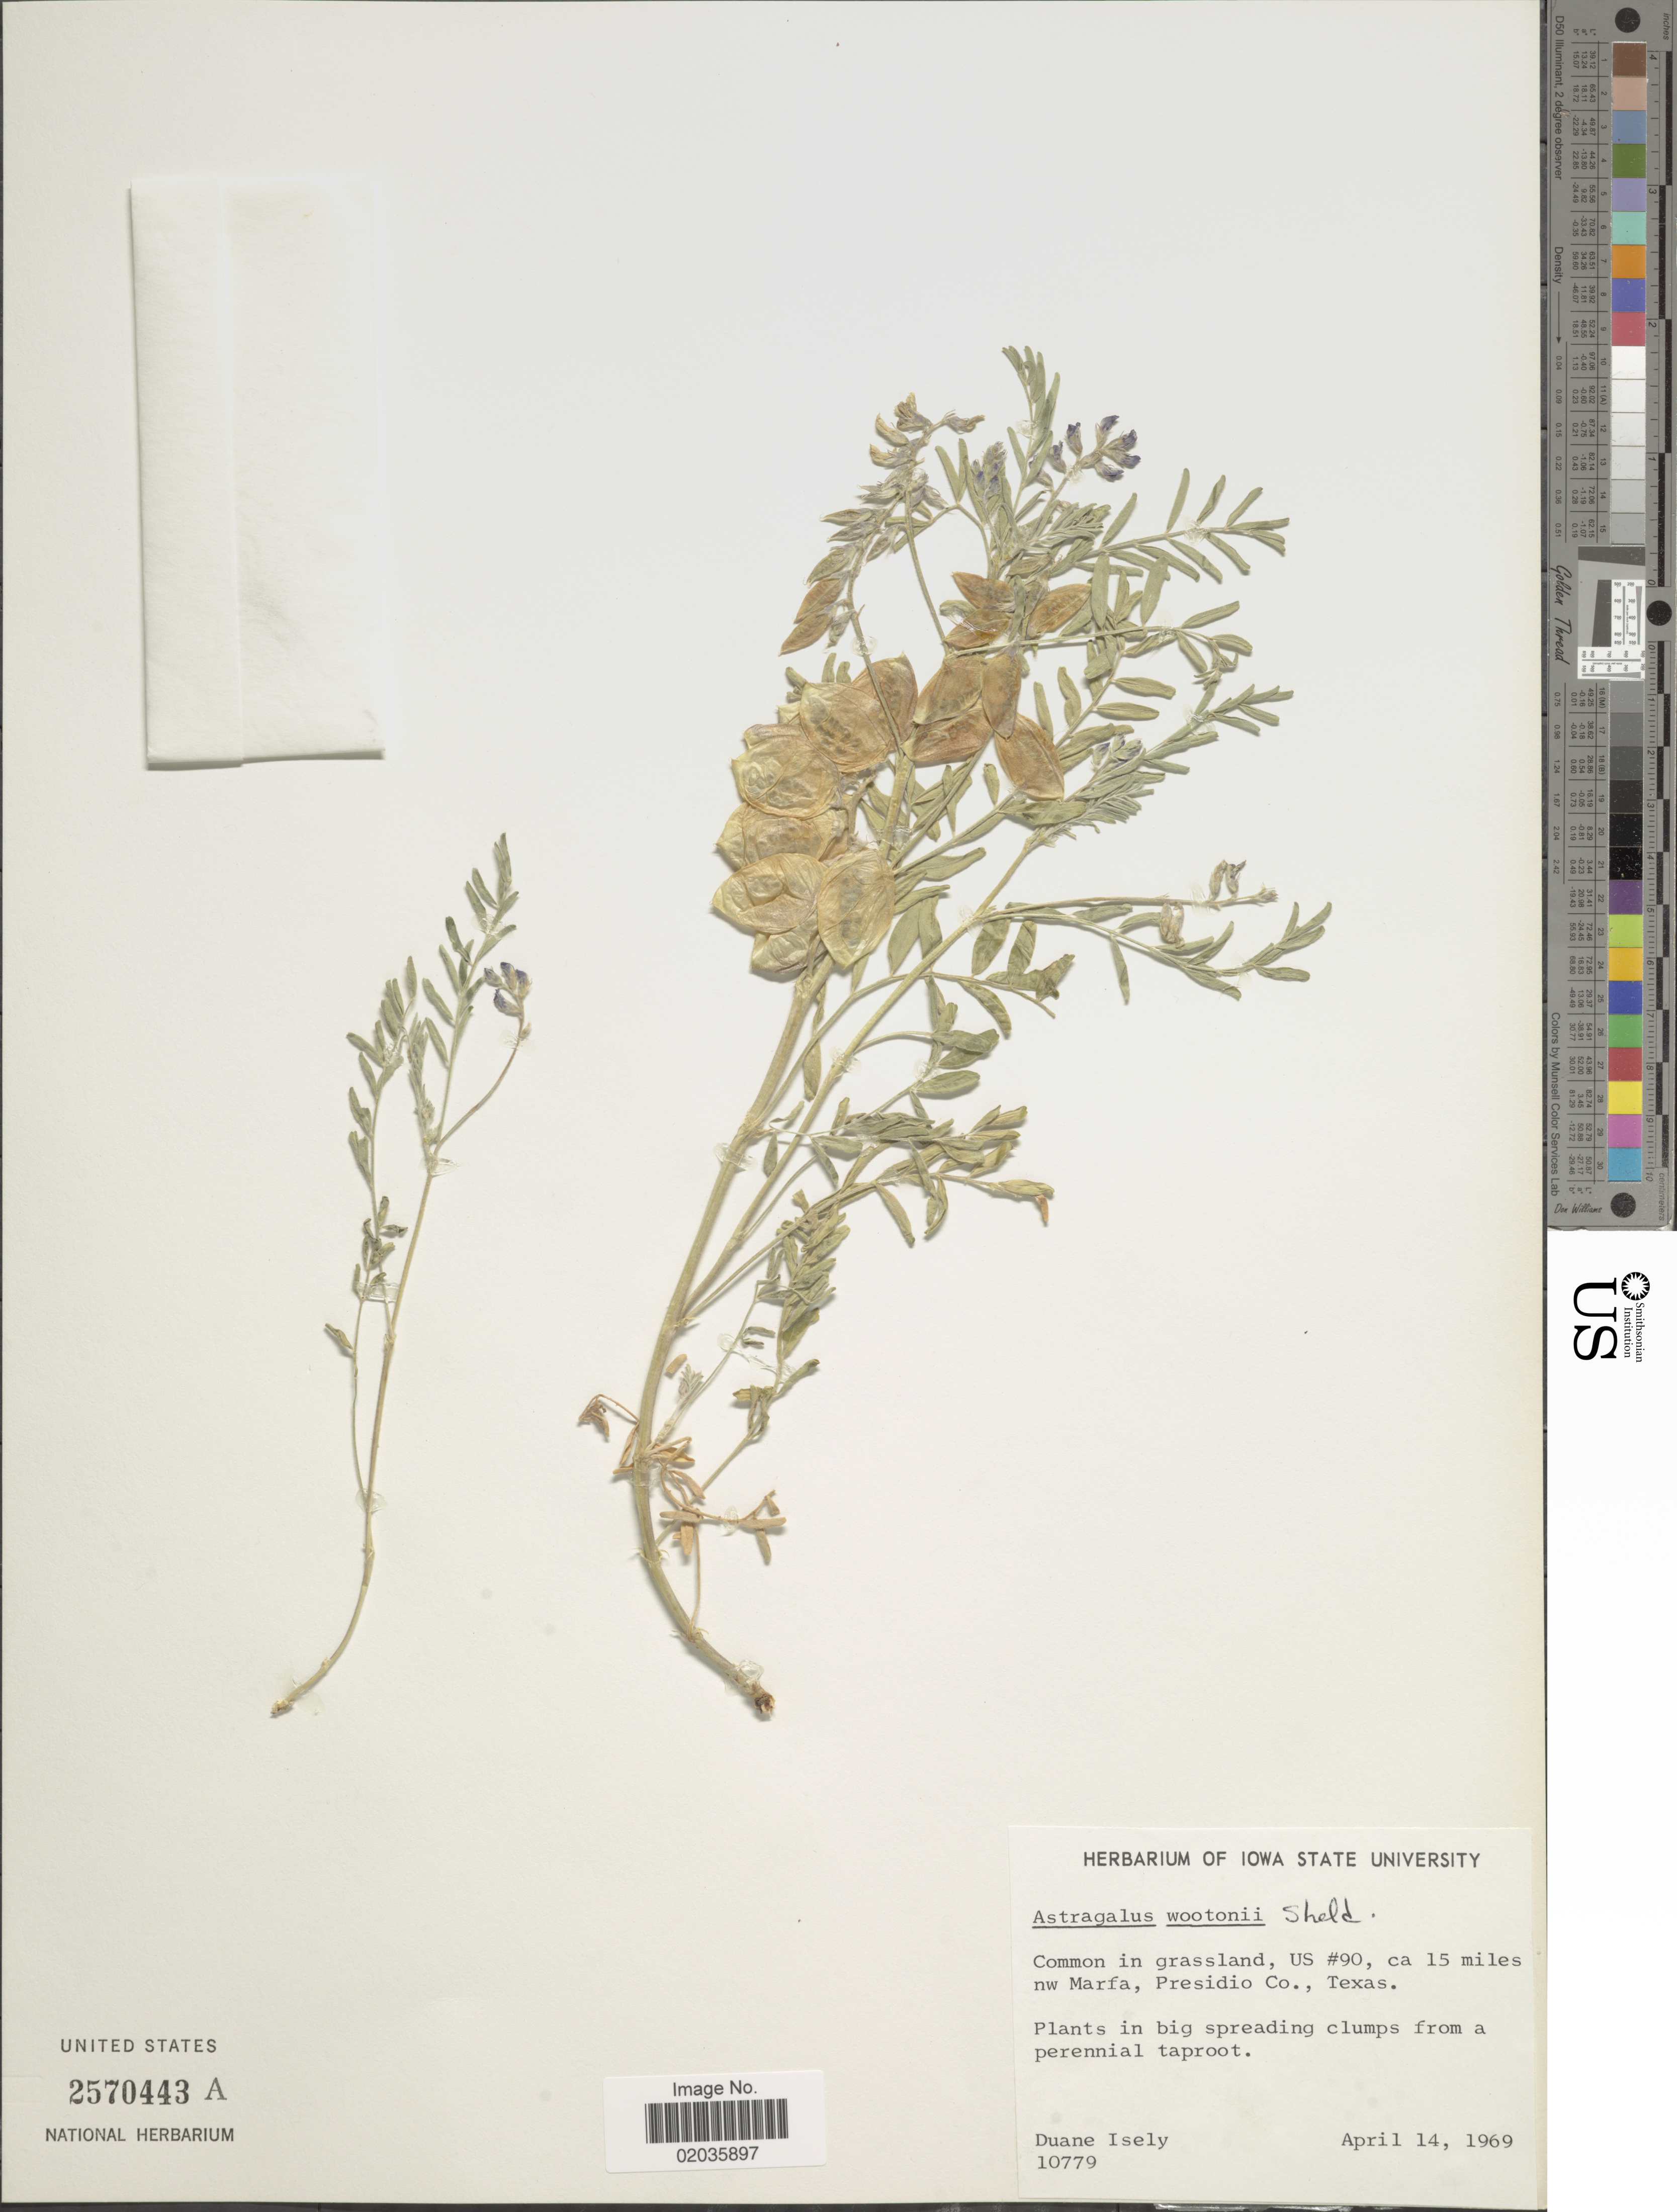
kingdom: Plantae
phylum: Tracheophyta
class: Magnoliopsida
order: Fabales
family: Fabaceae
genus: Astragalus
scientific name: Astragalus wootonii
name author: E. Sheld.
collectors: D. Isely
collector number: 10779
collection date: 1969-04-14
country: United States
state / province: Texas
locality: Common in grassland, US #90, ca. 15 miles nw Marfa, Presidio Co.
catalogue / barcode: US 2570443A